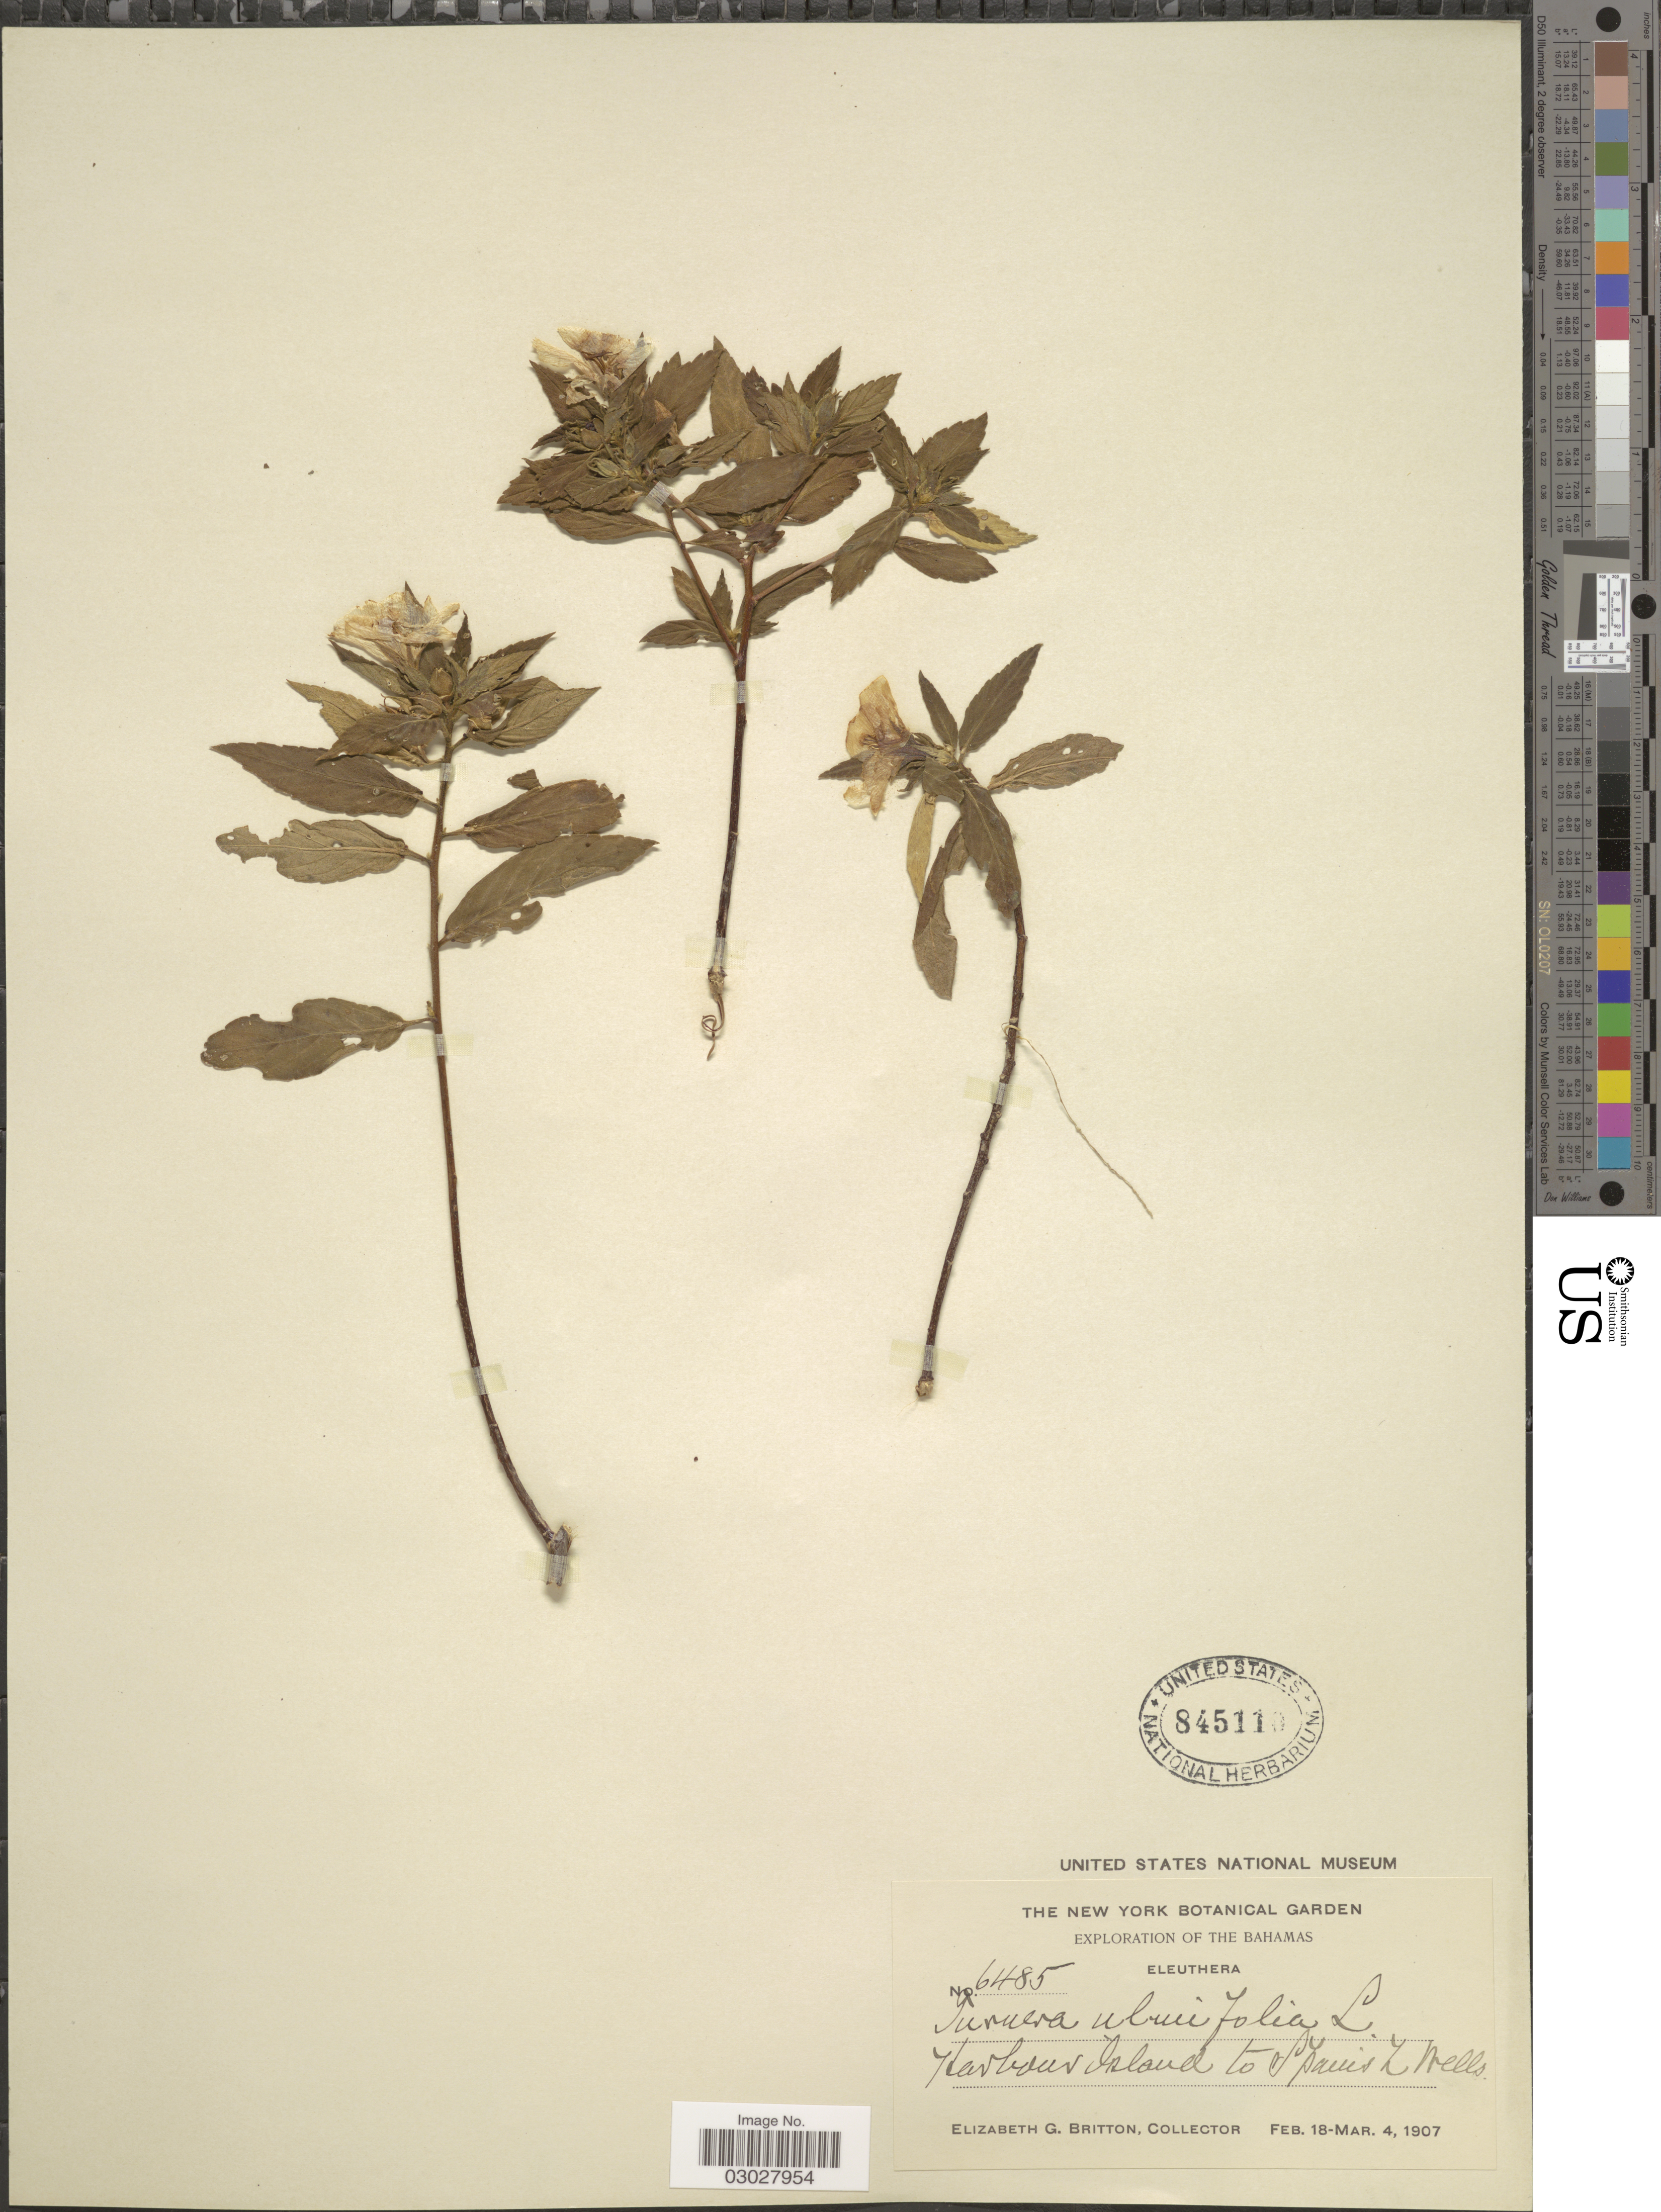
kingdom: Plantae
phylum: Tracheophyta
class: Magnoliopsida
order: Malpighiales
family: Turneraceae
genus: Turnera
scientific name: Turnera ulmifolia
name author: L.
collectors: E. G. Britton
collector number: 6485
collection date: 1907-02-18/1907-03-04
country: Bahamas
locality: Eleuthera. Harbour Island to Spainish Wells.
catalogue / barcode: US 845110